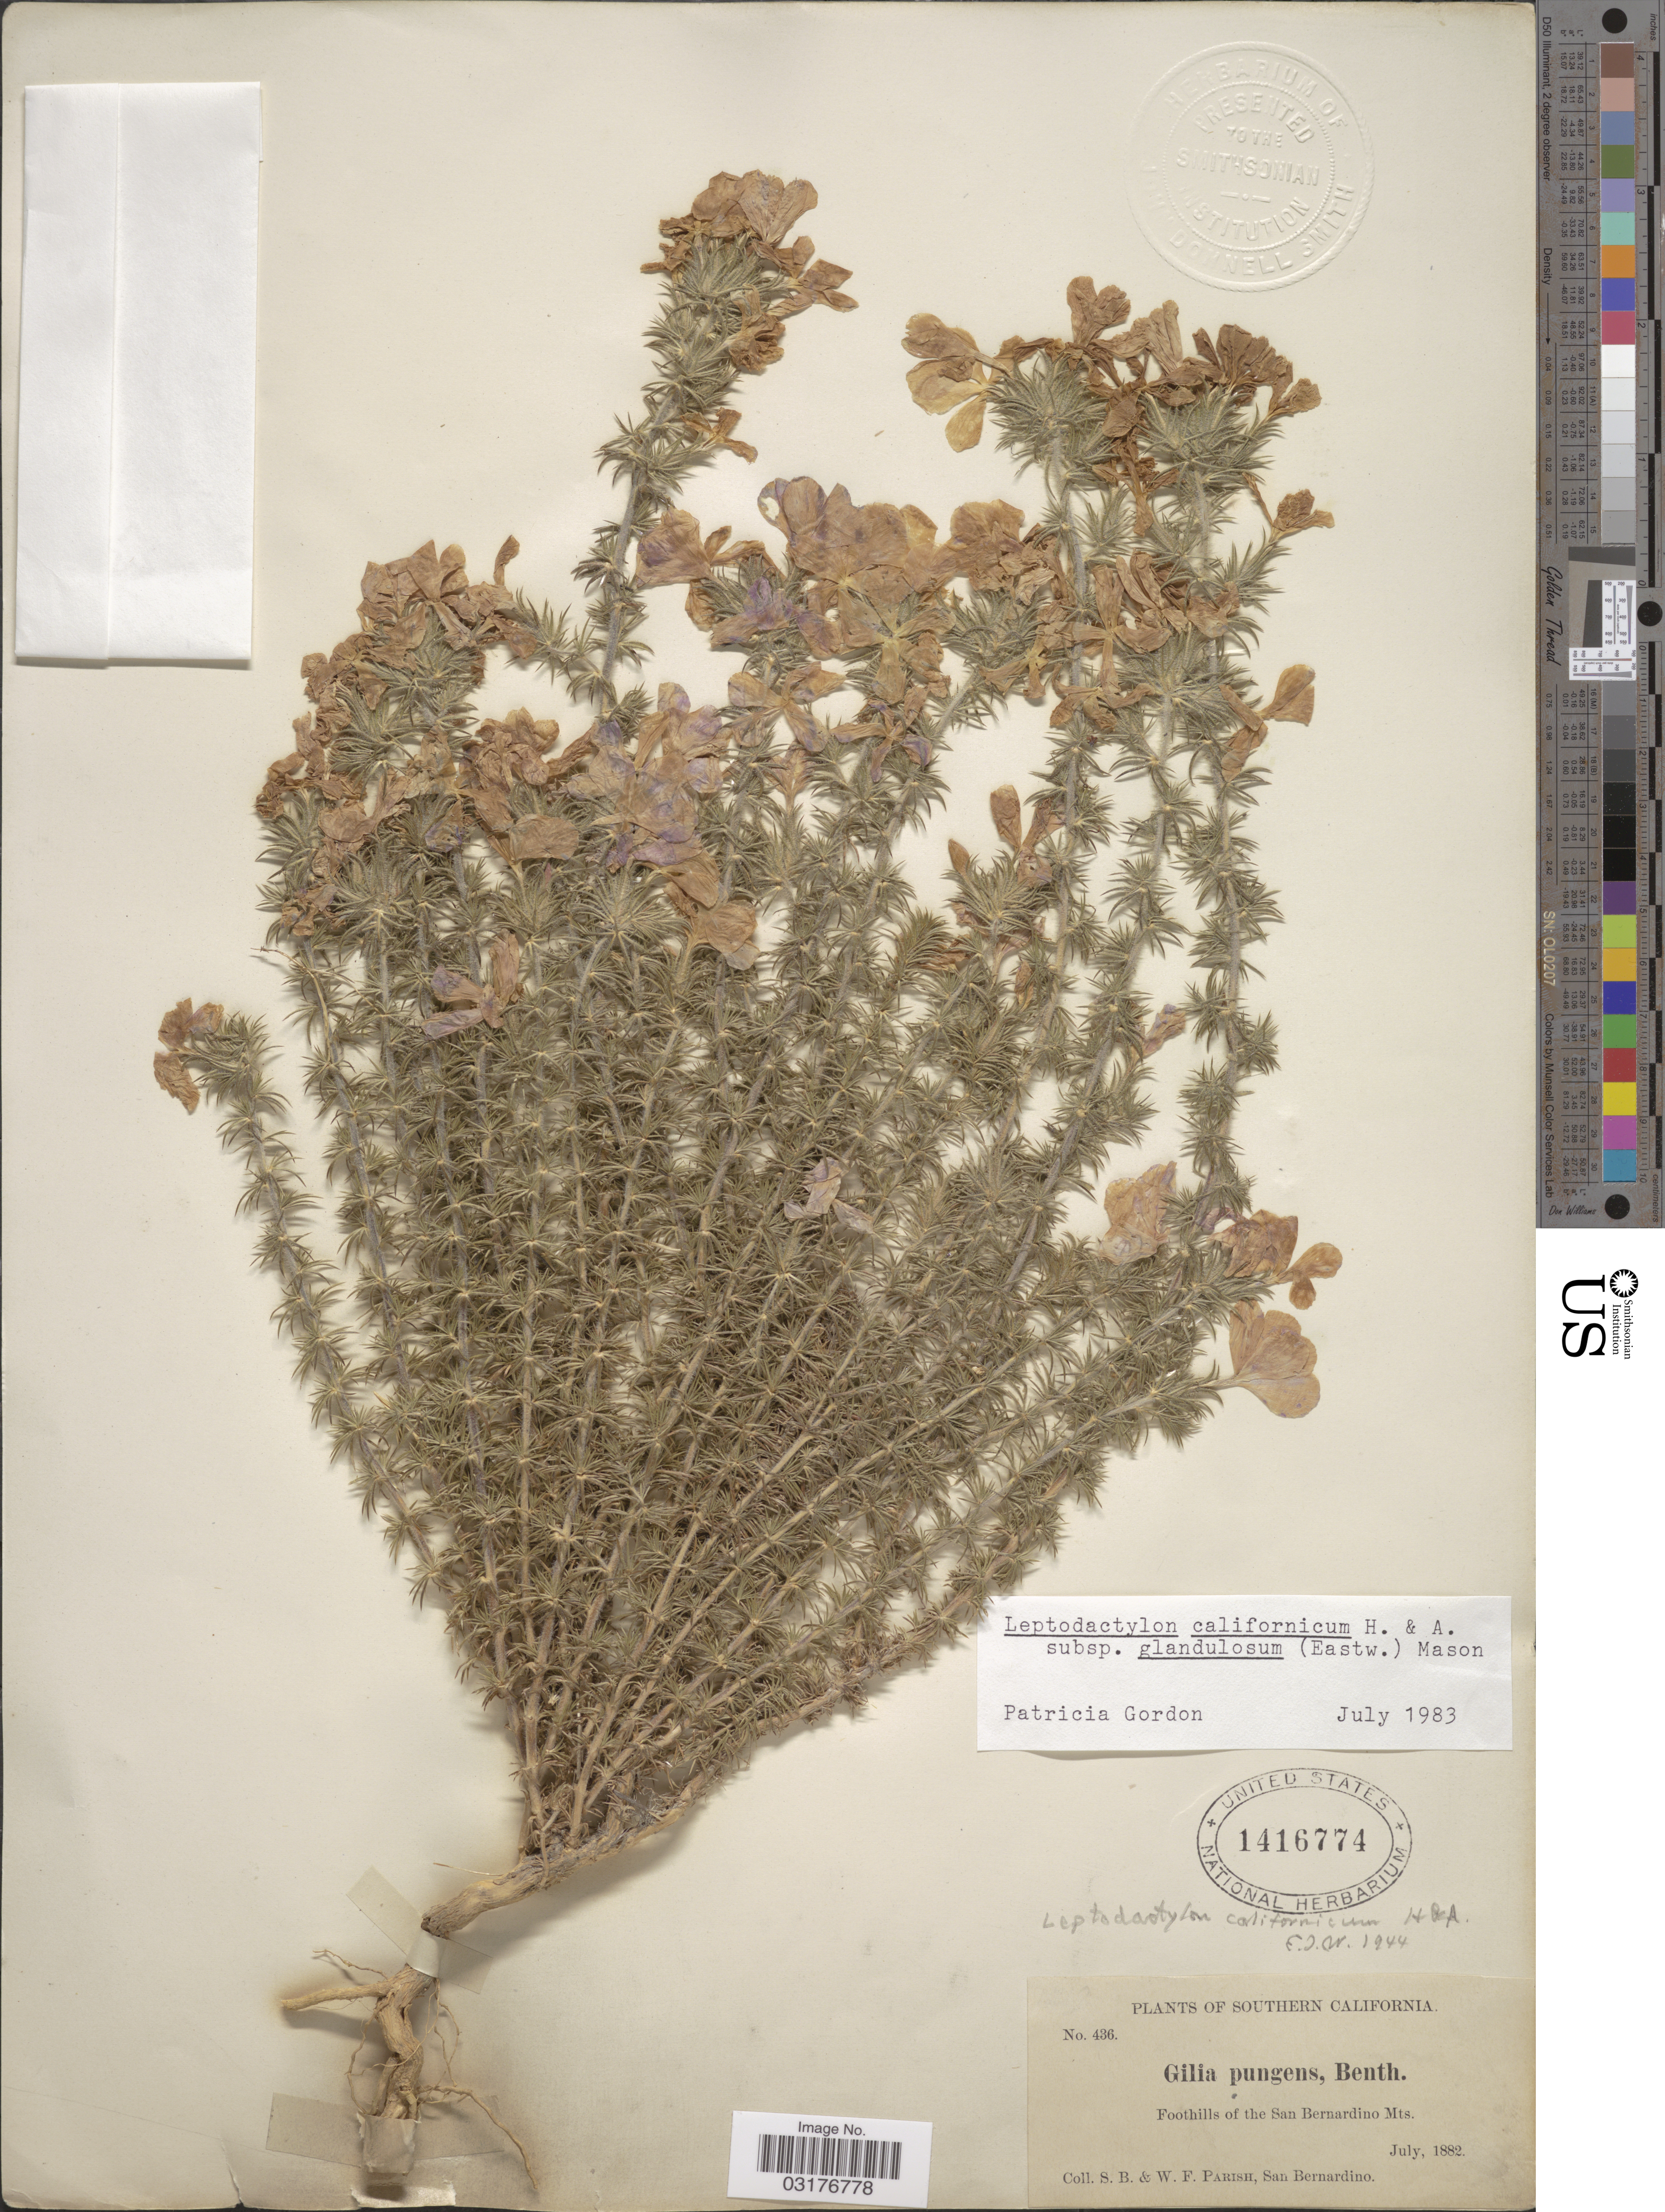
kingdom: Plantae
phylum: Tracheophyta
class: Magnoliopsida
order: Ericales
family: Polemoniaceae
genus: Linanthus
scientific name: Linanthus californicus subsp. glandulosus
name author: (Eastw.) J.M. Porter & R. Patt.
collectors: S. B. Parish & W. F. Parish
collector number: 436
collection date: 1882-07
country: United States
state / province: California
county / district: San Bernardino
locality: Southern California. Foothills of the San Bernardino Mts.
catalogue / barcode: US 1416774